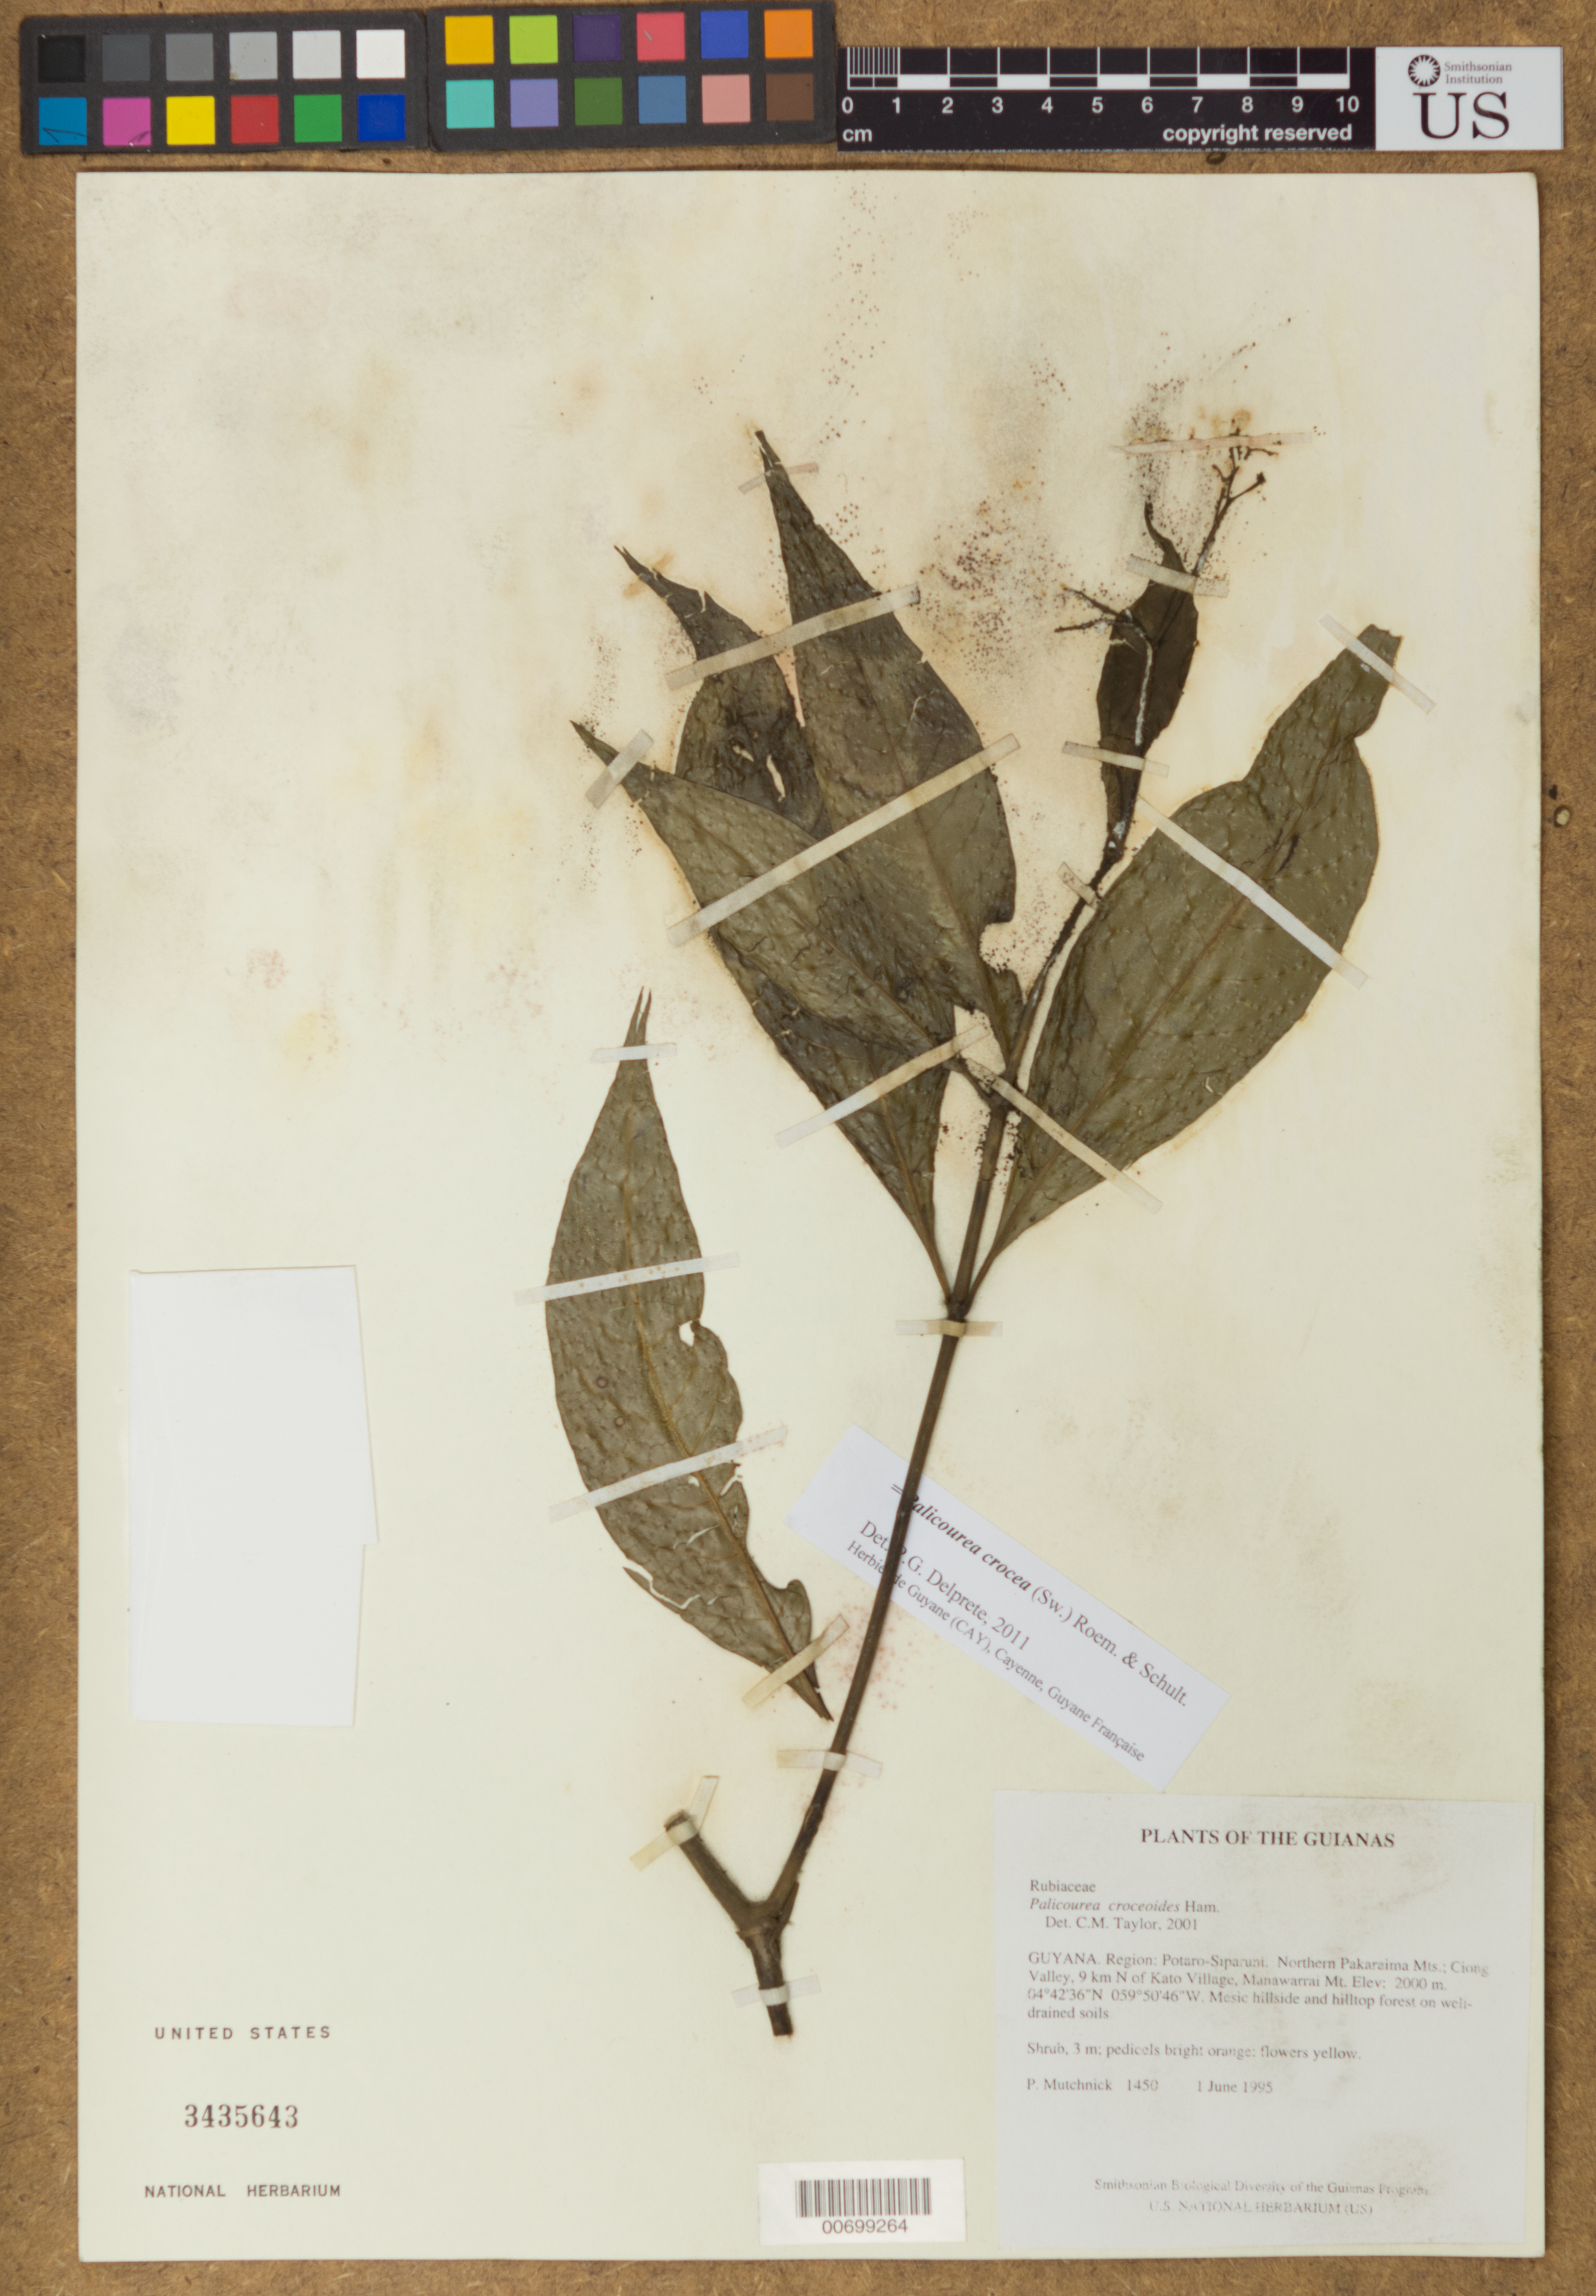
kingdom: Plantae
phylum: Tracheophyta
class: Magnoliopsida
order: Gentianales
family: Rubiaceae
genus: Palicourea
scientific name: Palicourea croceoides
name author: Desv. ex Ham.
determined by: Taylor, Charlotte M.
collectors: P. Mutchnick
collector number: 1450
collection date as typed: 1 June 1995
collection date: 1995-06-01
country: Guyana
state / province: Potaro-Siparuni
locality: Northern Pakaraima Mts.; Ciong Valley, 9 km N of Kato Village, Manawarrai Mt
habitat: Mesic hillside and hilltop forest on well-drained soils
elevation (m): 2000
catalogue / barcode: US 3435643